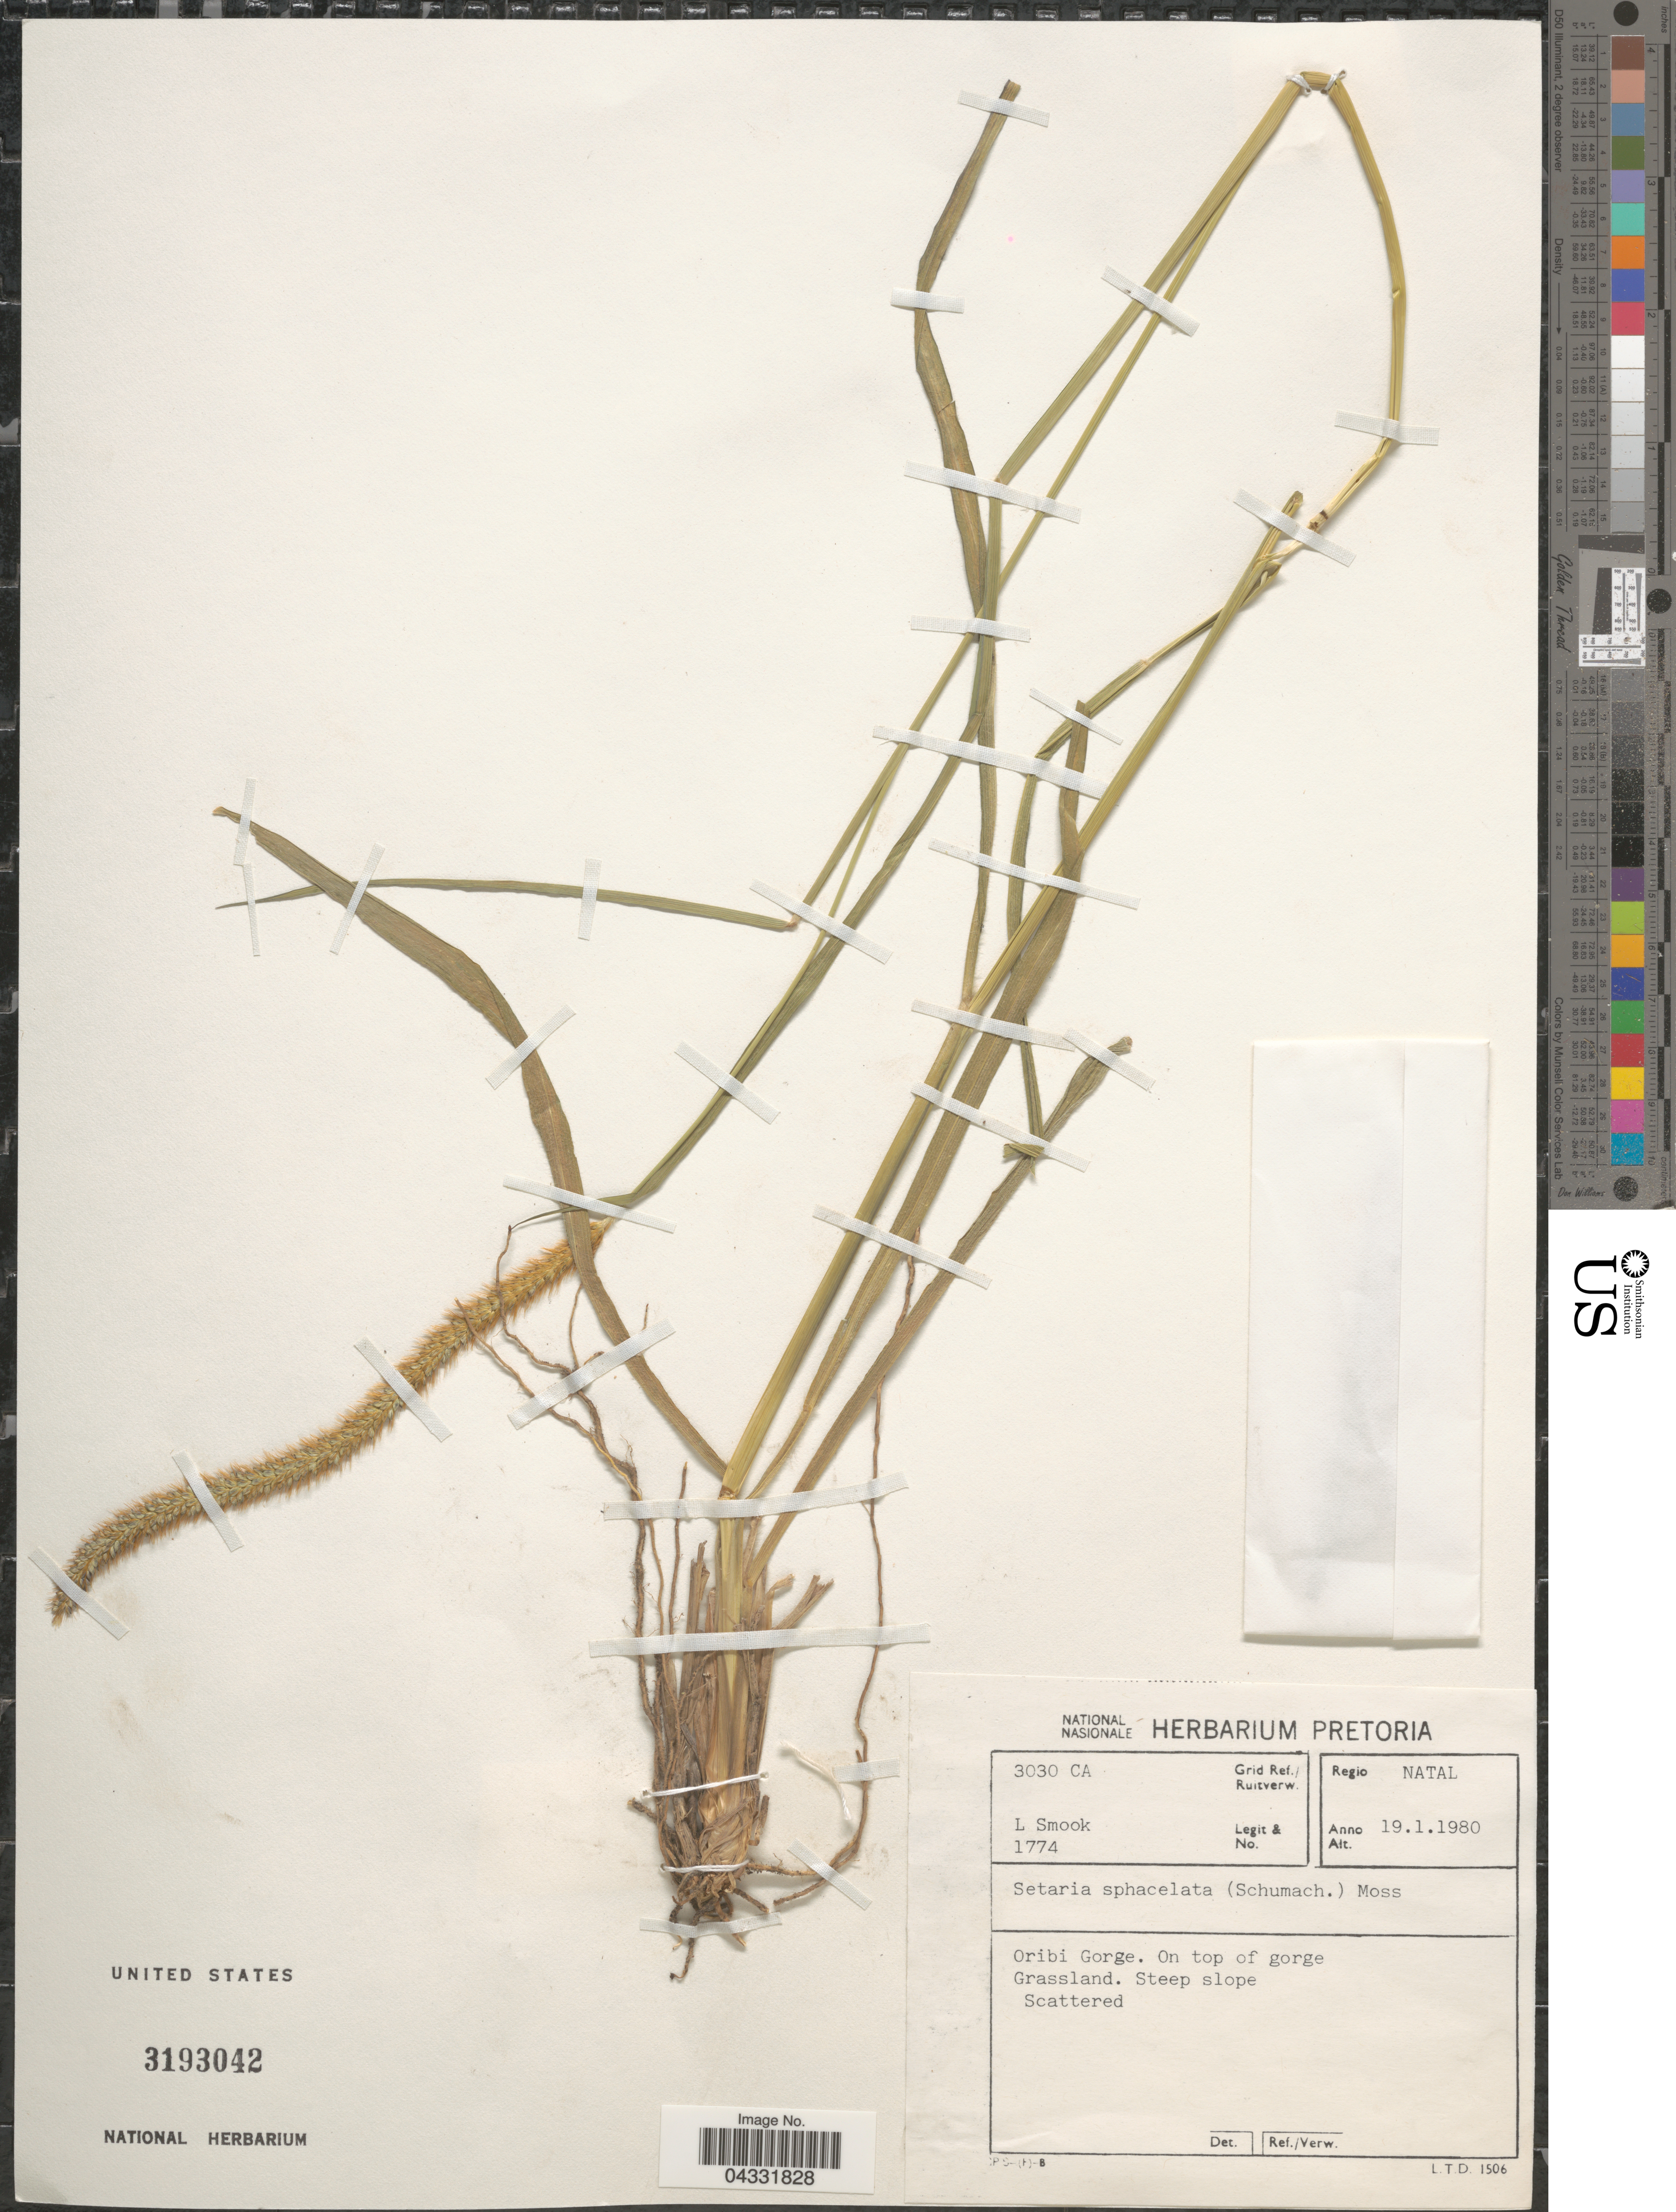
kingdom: Plantae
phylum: Tracheophyta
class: Liliopsida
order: Poales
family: Poaceae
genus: Setaria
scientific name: Setaria sphacelata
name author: (Schumach.) Stapf & Hubb. ex Moss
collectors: L. Smook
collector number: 1774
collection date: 1980-01-19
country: South Africa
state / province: KwaZulu-Natal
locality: Grid Ref./ Ruitverw. 3030 CA. Regio Natal. Oribi Gorge.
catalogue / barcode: US 3193042